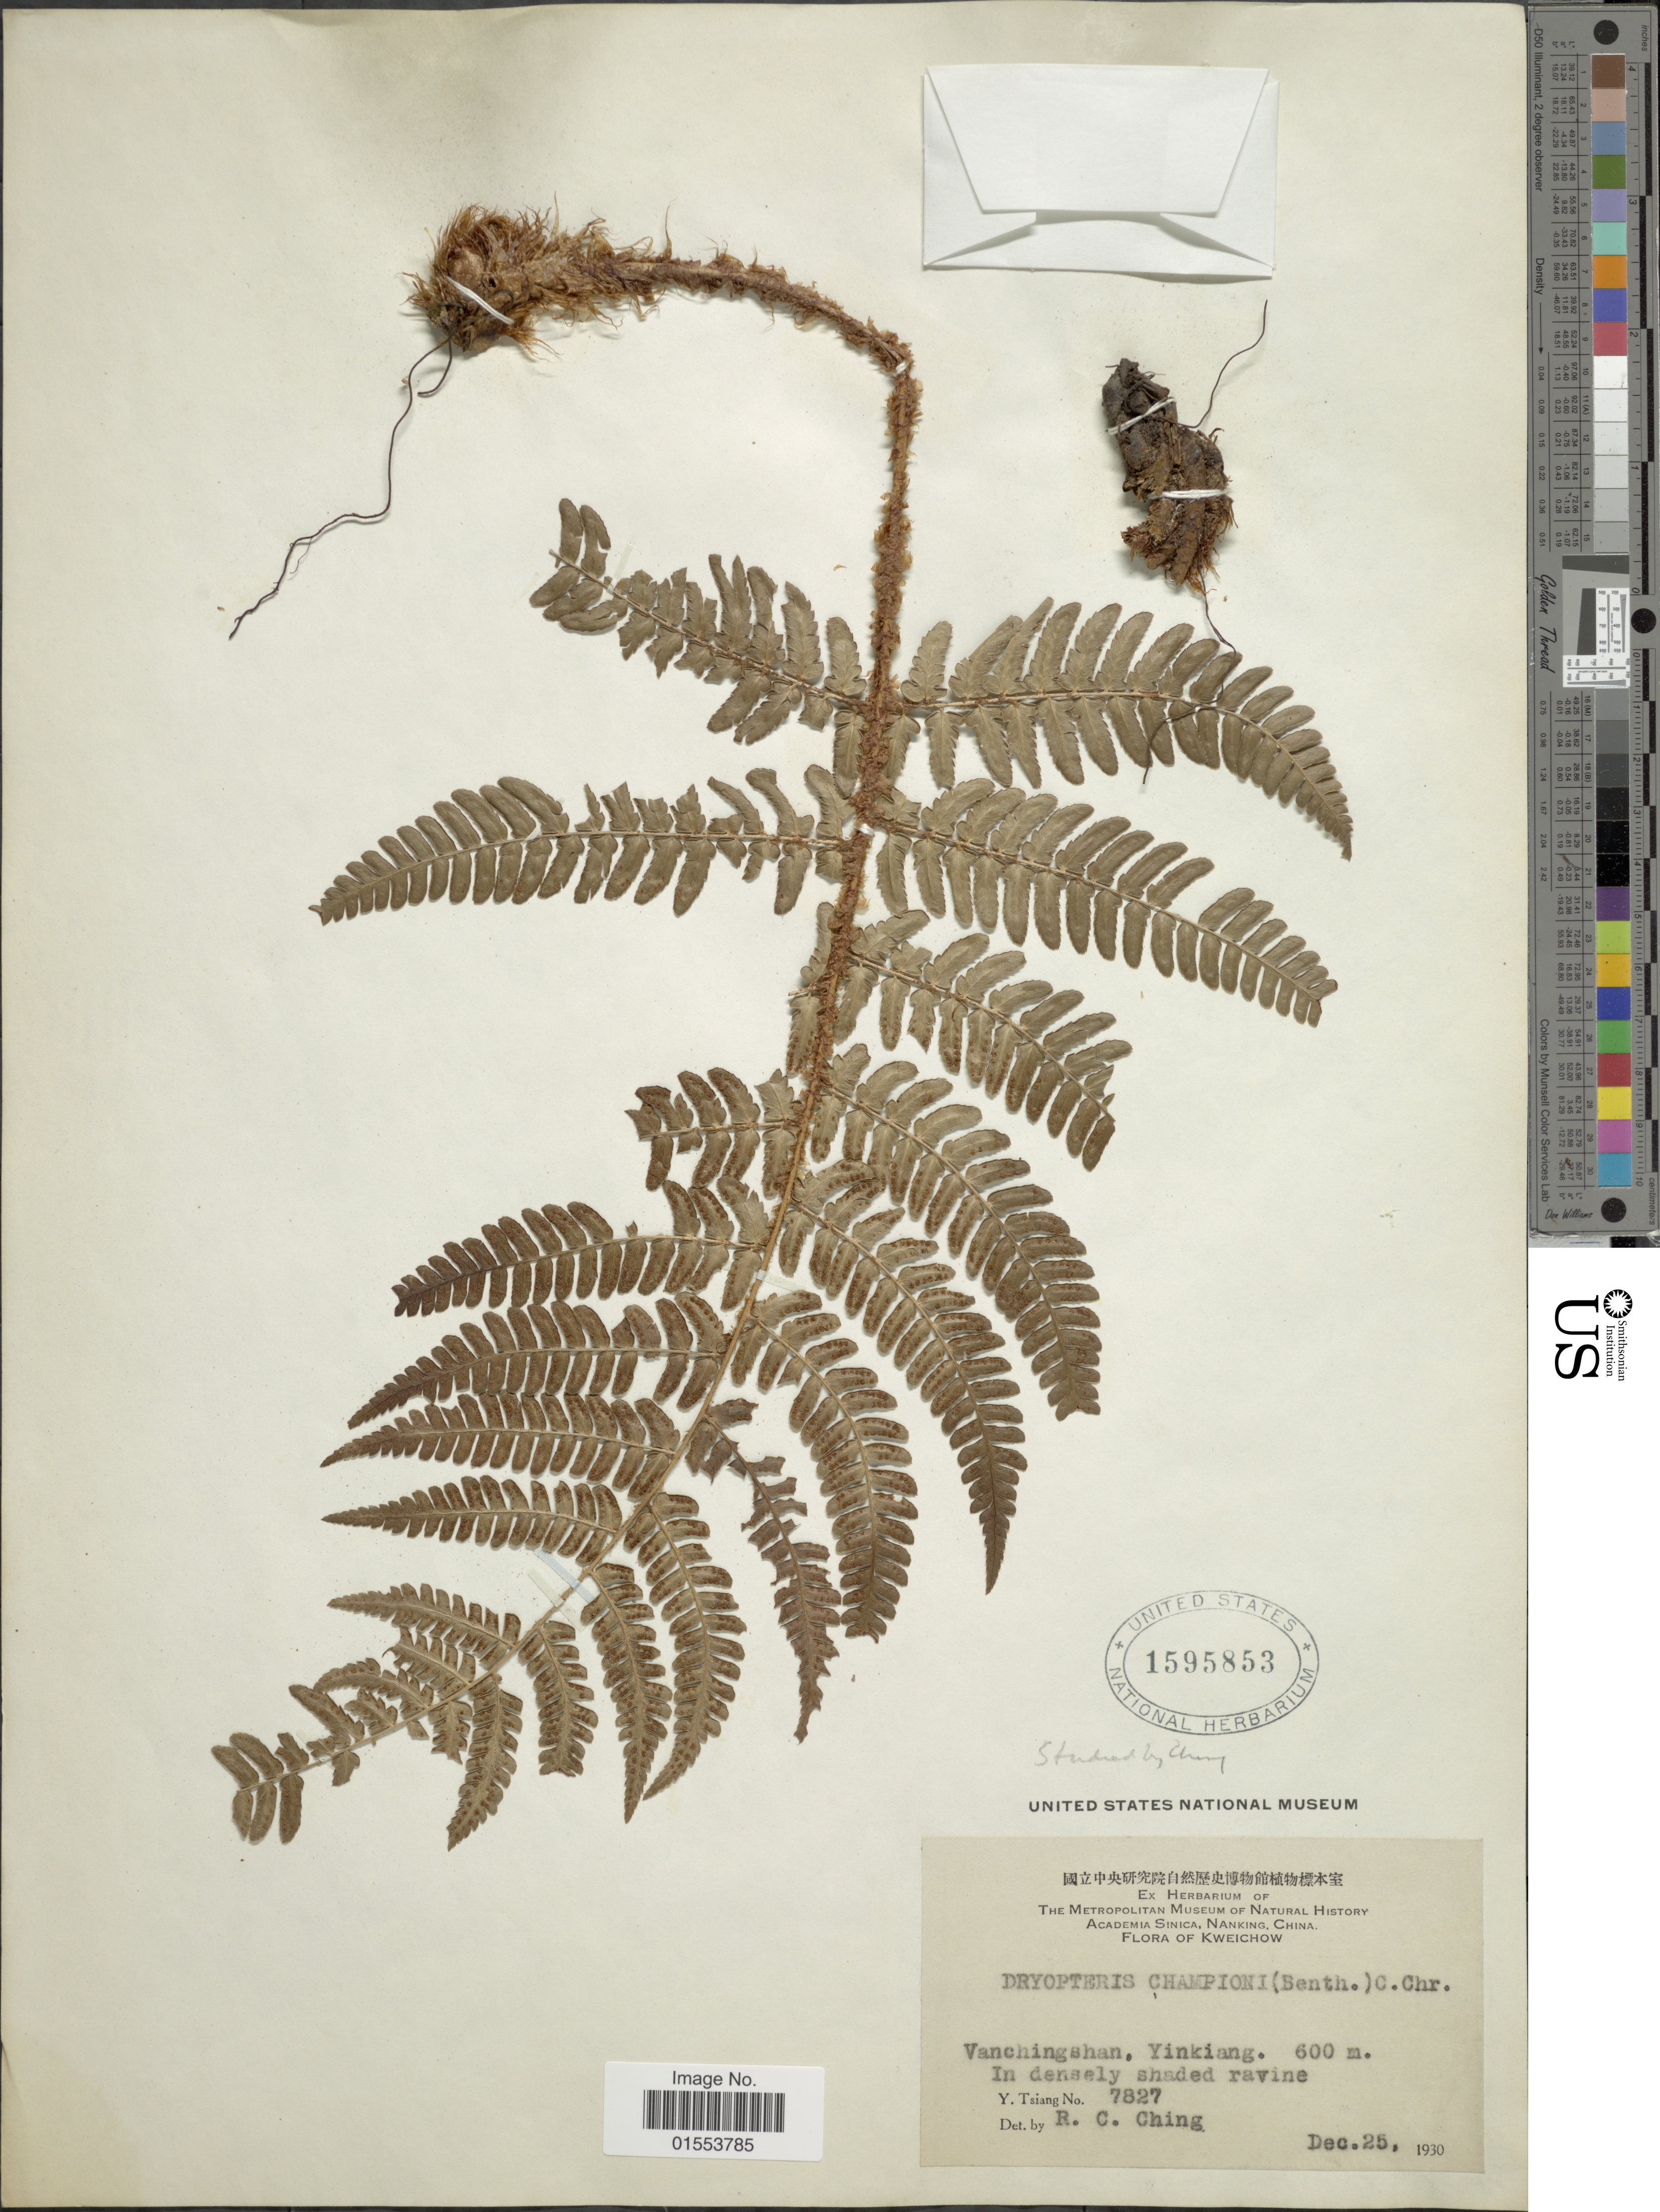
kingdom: Plantae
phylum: Tracheophyta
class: Polypodiopsida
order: Polypodiales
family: Dryopteridaceae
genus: Dryopteris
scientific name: Dryopteris championii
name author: (Benth.) C. Chr.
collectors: Y. Tsiang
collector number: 7827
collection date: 1930-12-25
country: China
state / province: Guizhou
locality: Kweichow. Vanchingshan, Yinkiang.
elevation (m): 600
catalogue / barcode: US 1595853